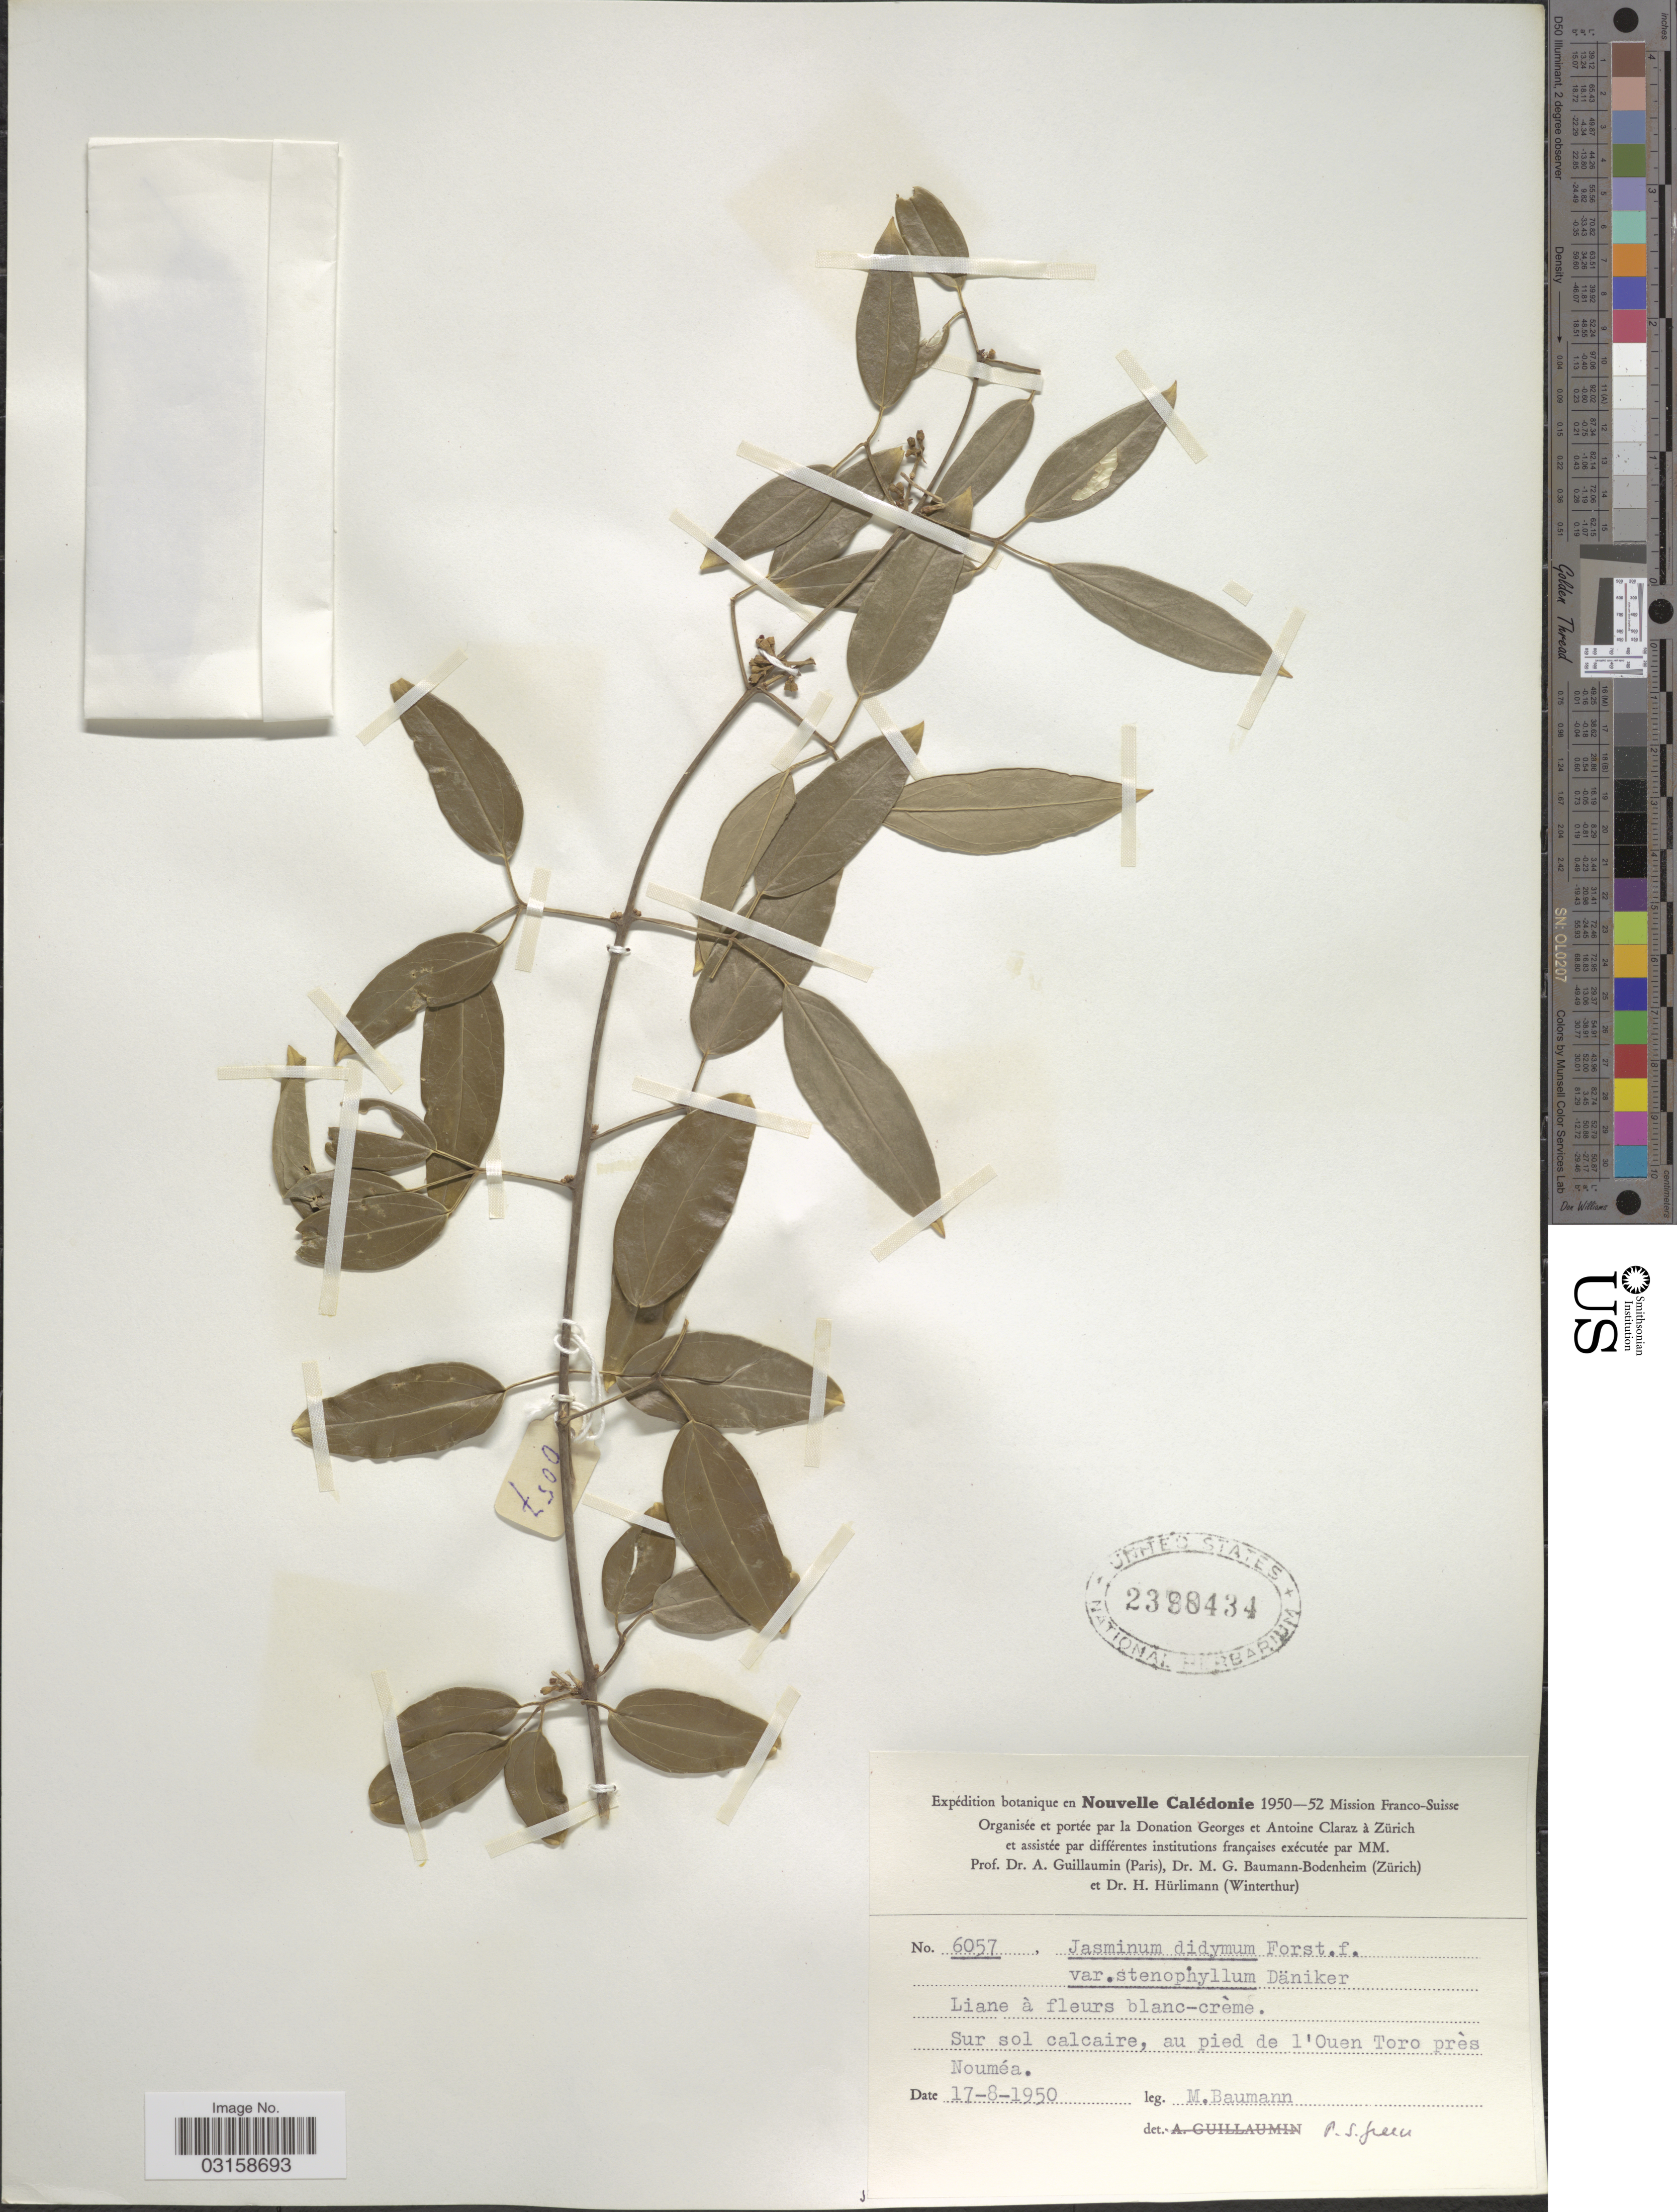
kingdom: Plantae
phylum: Tracheophyta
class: Magnoliopsida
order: Lamiales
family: Oleaceae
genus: Jasminum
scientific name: Jasminum didymum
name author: G. Forst.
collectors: M. Baumann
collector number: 6057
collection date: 1950-08-17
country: New Caledonia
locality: Nouvelle Calédonie. Au pied de l'Ouen Toro près Nouméa.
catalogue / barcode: US 2390434